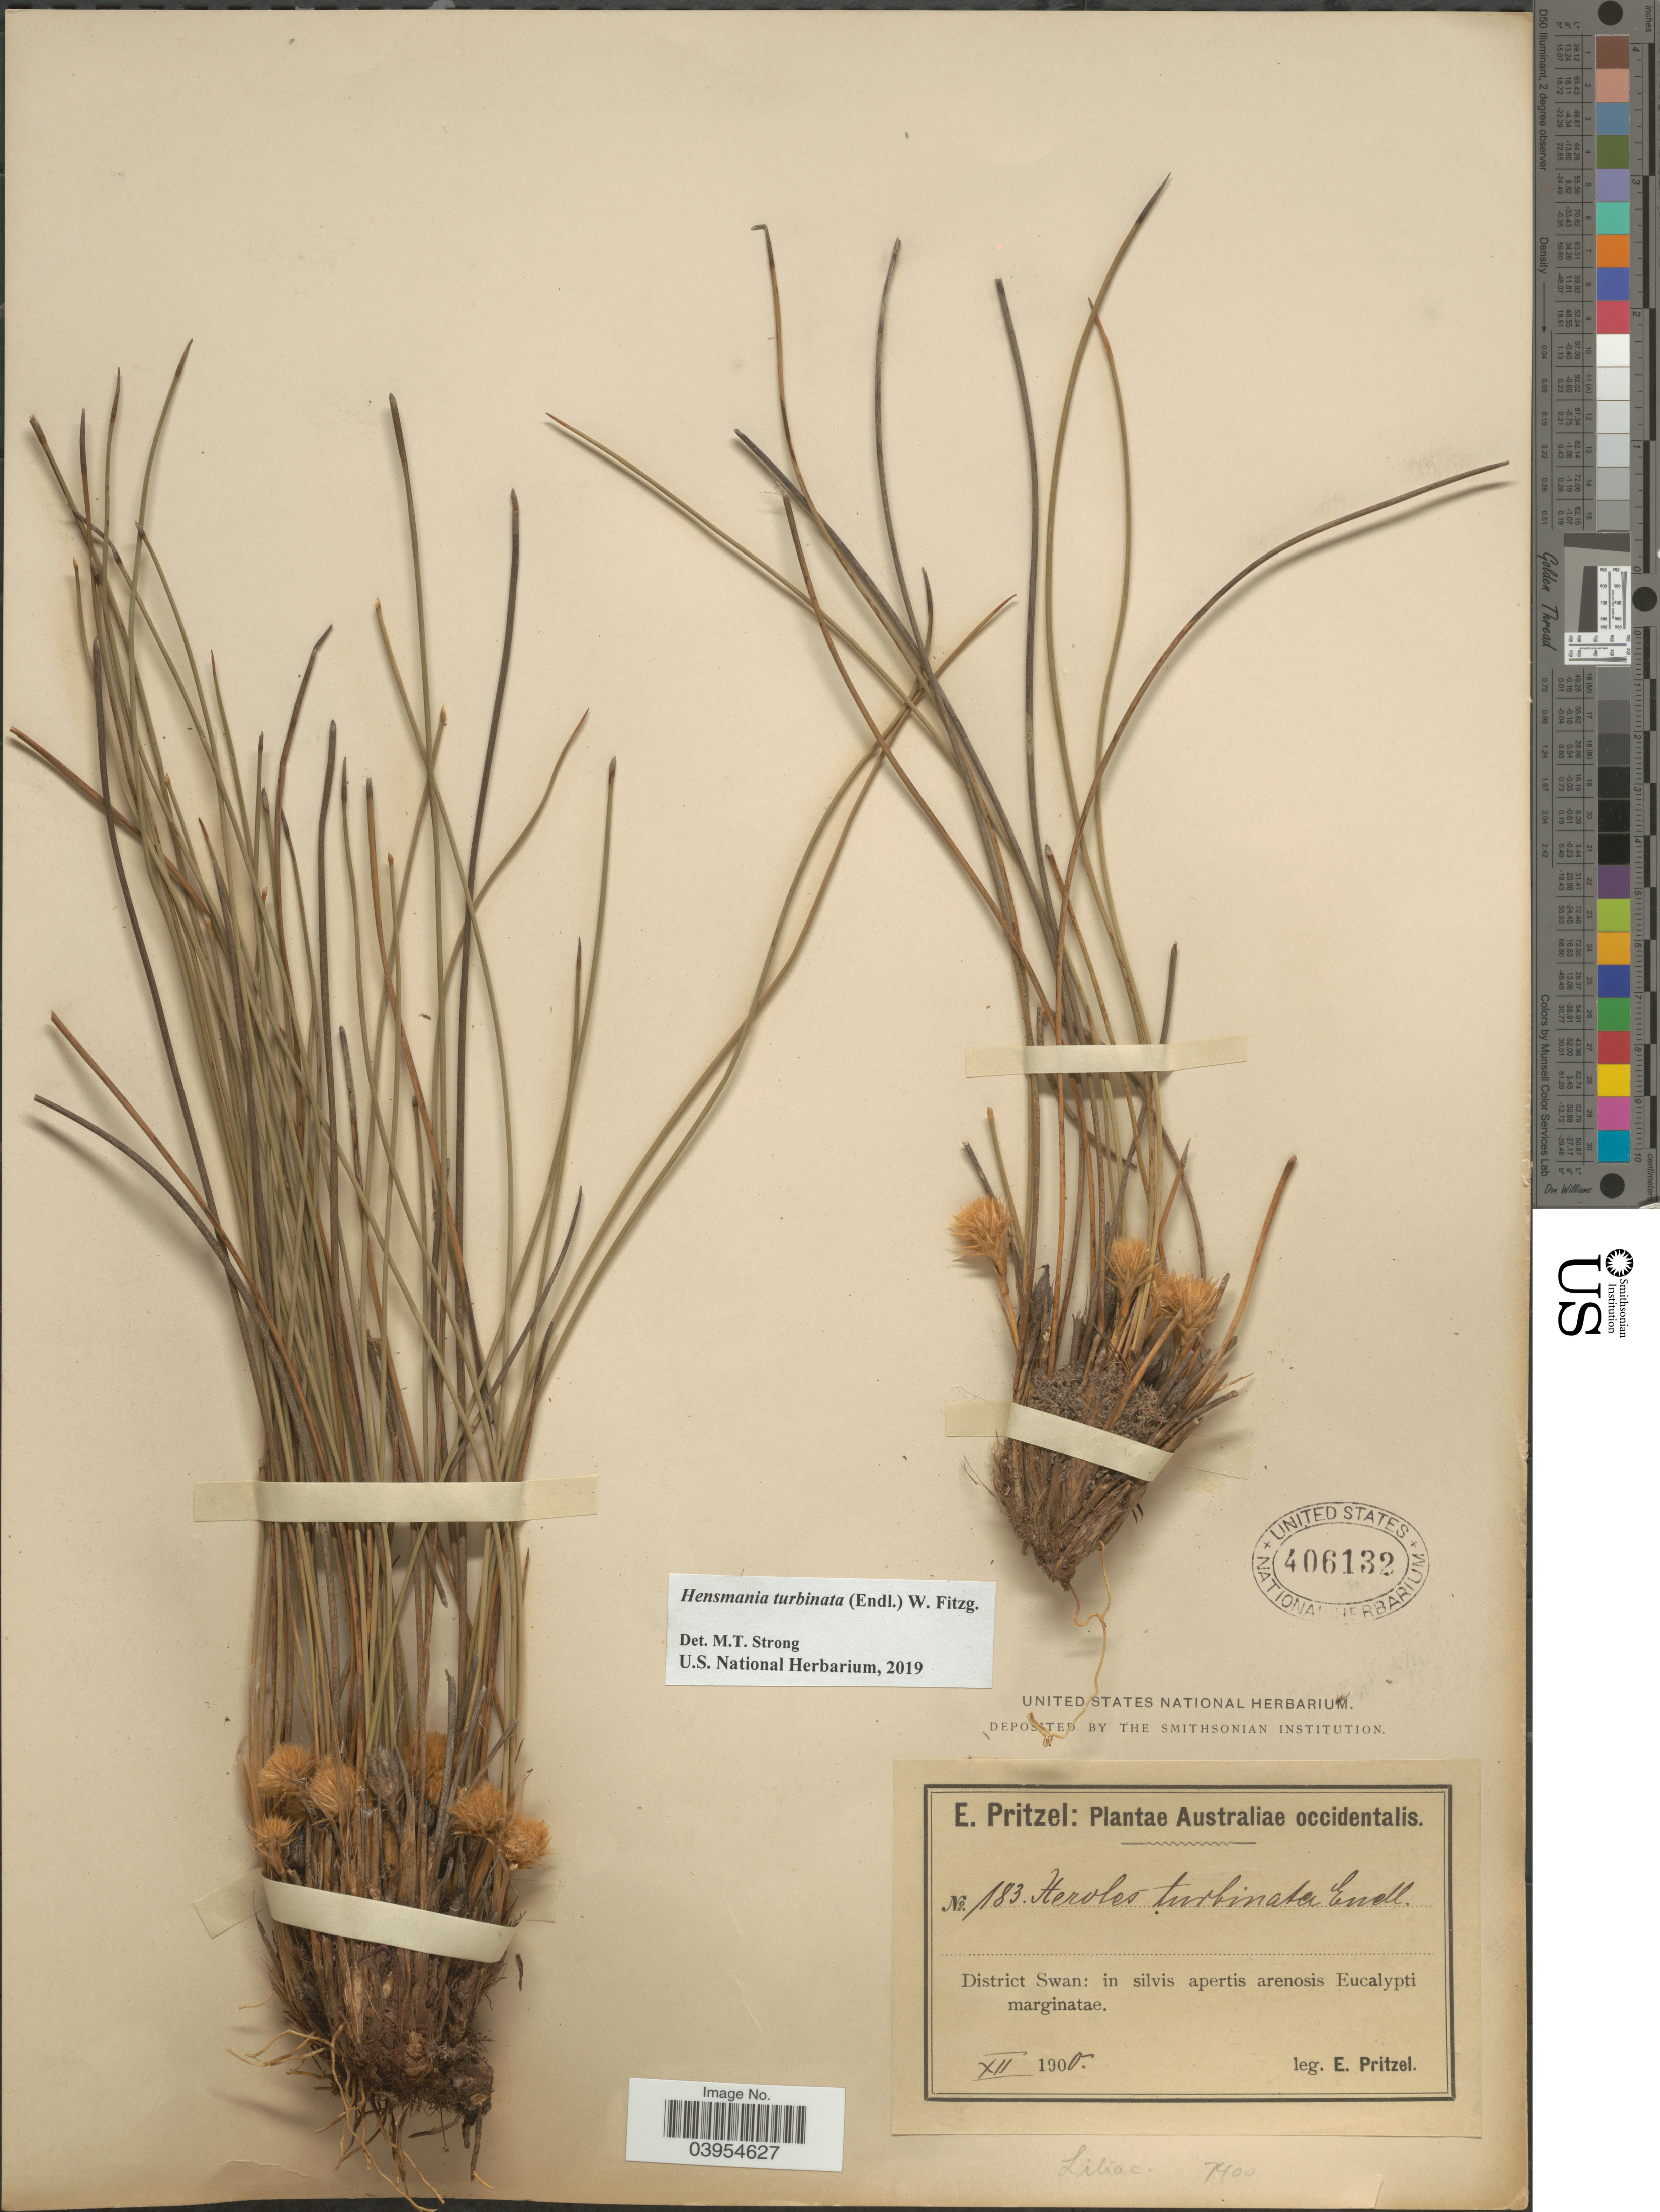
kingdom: Plantae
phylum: Tracheophyta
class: Liliopsida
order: Asparagales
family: Asphodelaceae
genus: Hensmania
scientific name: Hensmania turbinata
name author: (Endl.) W. Fitzg.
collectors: E. G. Pritzel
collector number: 183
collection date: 1900-12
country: Australia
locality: Australiae occidentalis. District Swan: in silvis apertis arenosis Eucalypti marginatae.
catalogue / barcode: US 406132